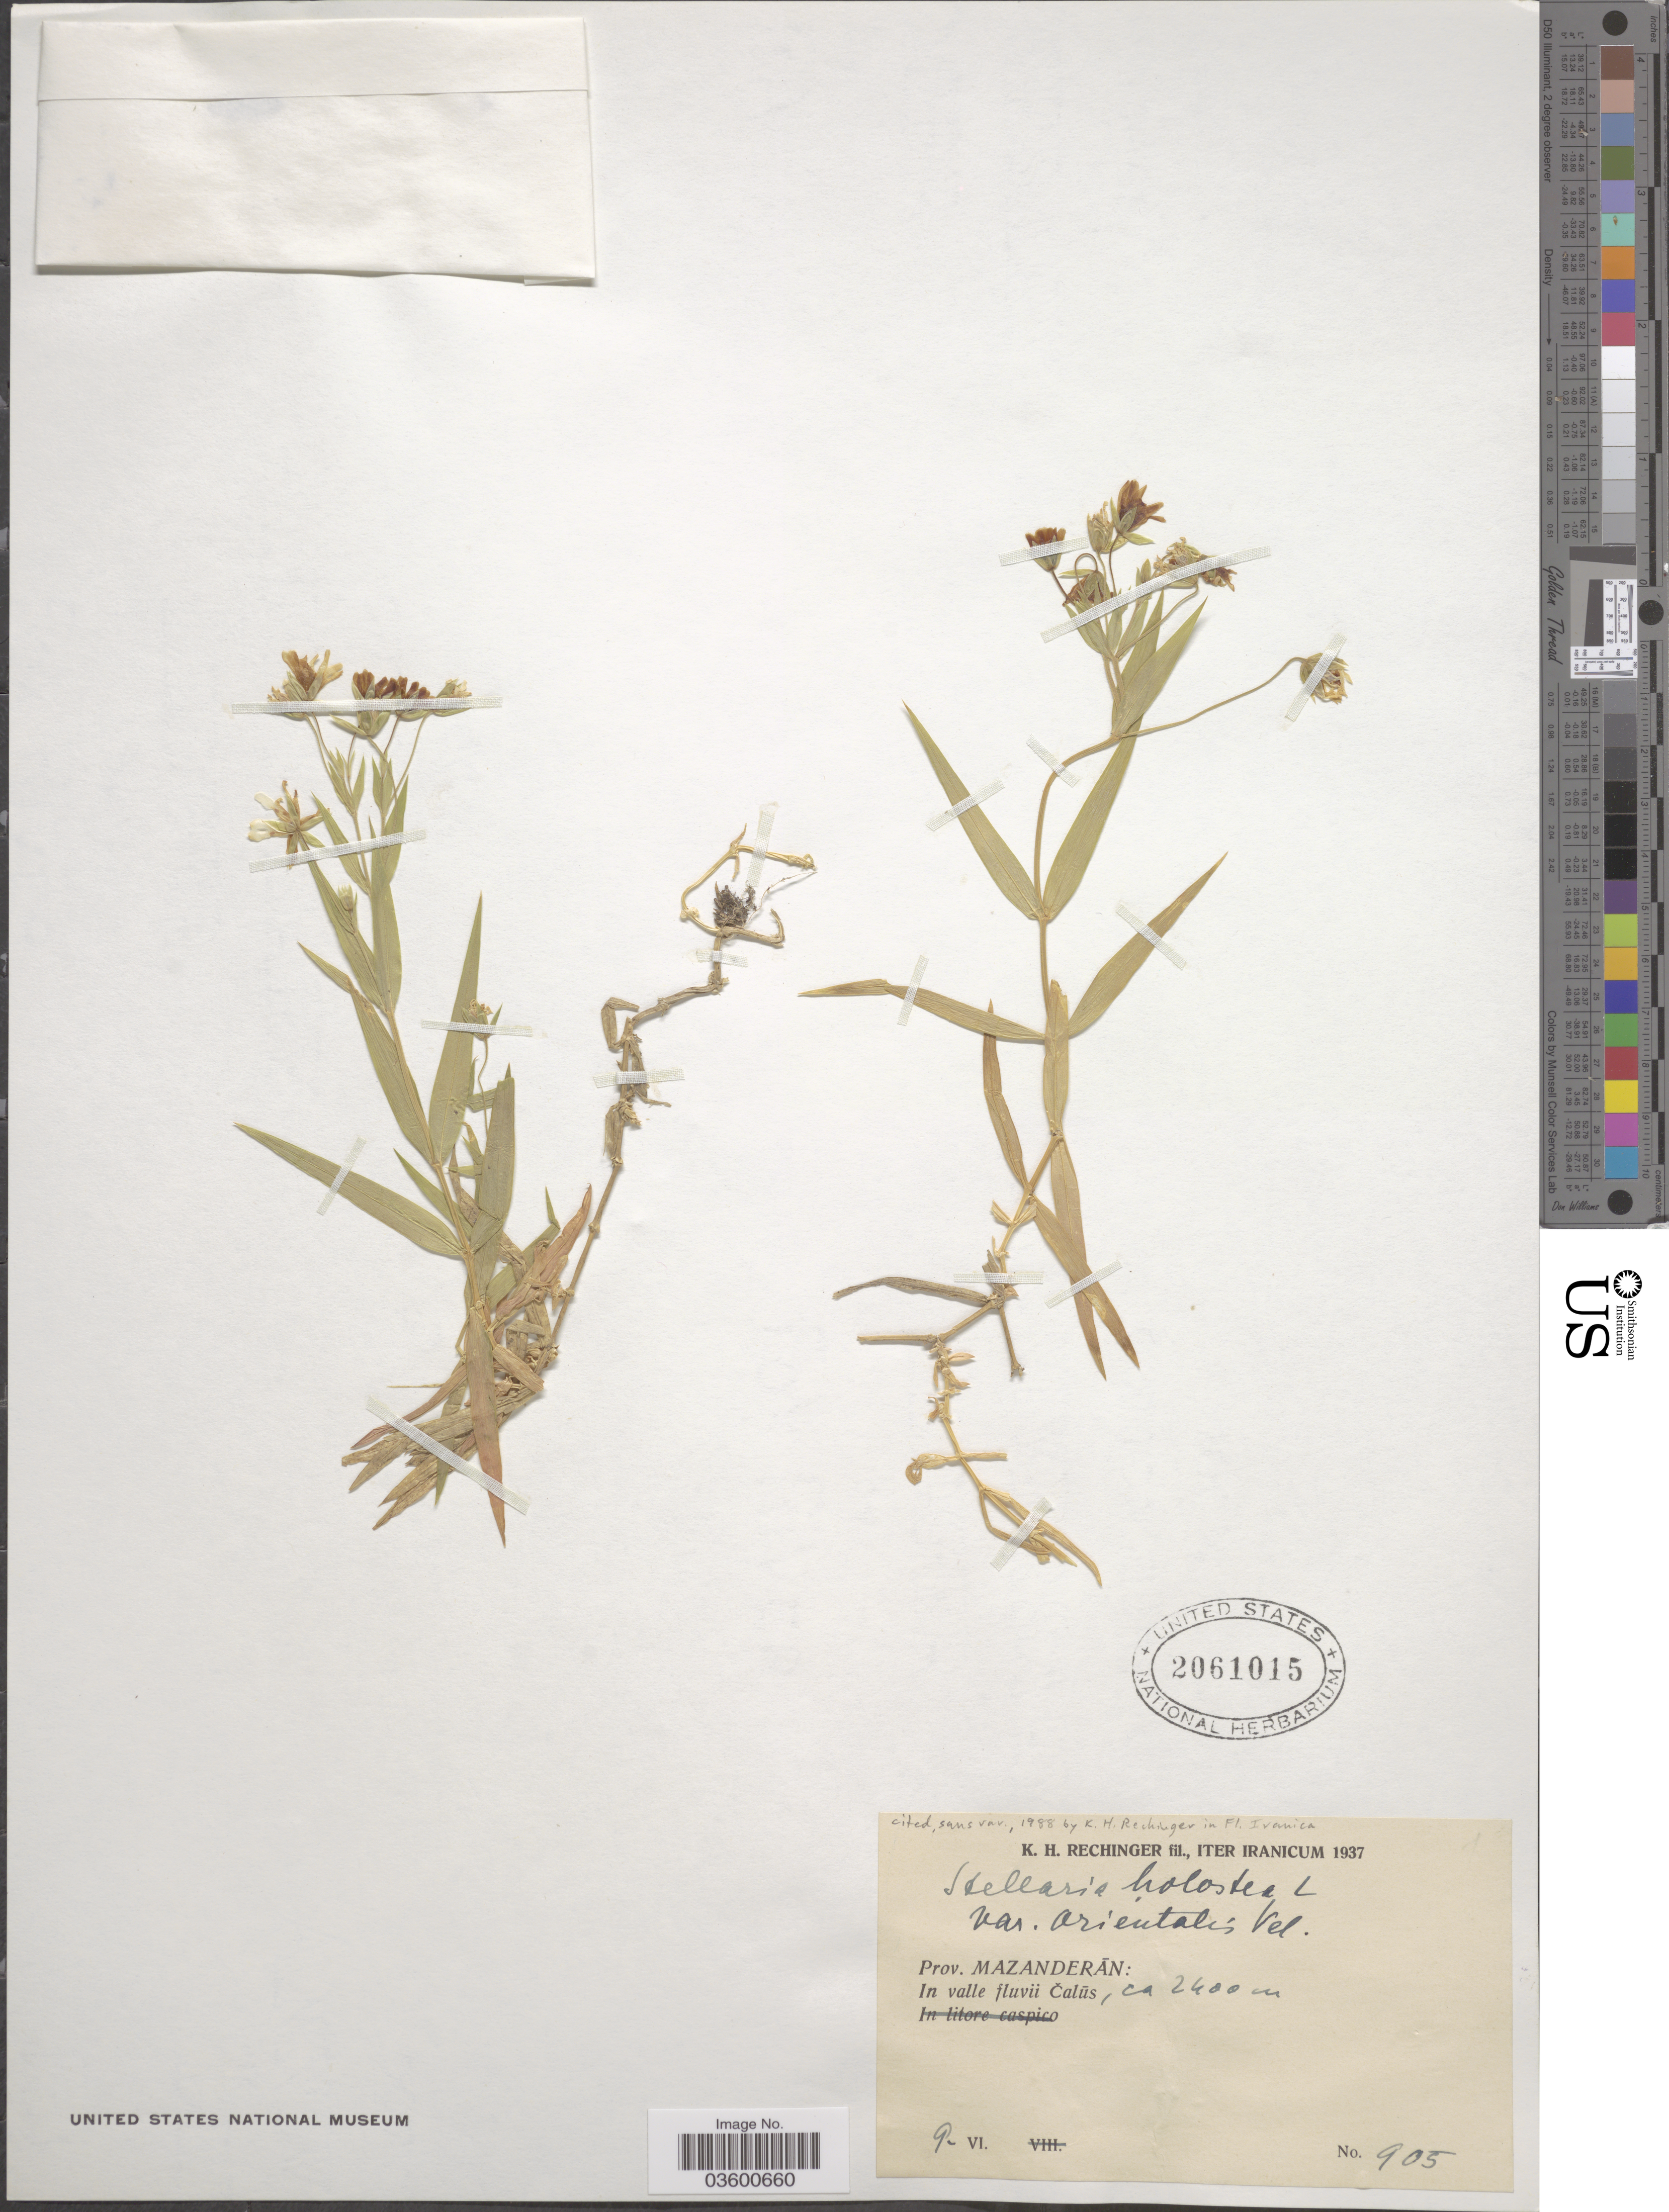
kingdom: Plantae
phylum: Tracheophyta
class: Magnoliopsida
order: Caryophyllales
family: Caryophyllaceae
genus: Rabelera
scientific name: Rabelera holostea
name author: (L.) M.T. Sharples & E.A. Tripp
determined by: U.S. National Herbarium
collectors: K. H. Rechinger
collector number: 905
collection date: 1937-06-09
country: Iran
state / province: Mazandaran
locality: Prov. Mazanderān. In valle fluvii Čalūs.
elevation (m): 2400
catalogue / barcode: US 2061015